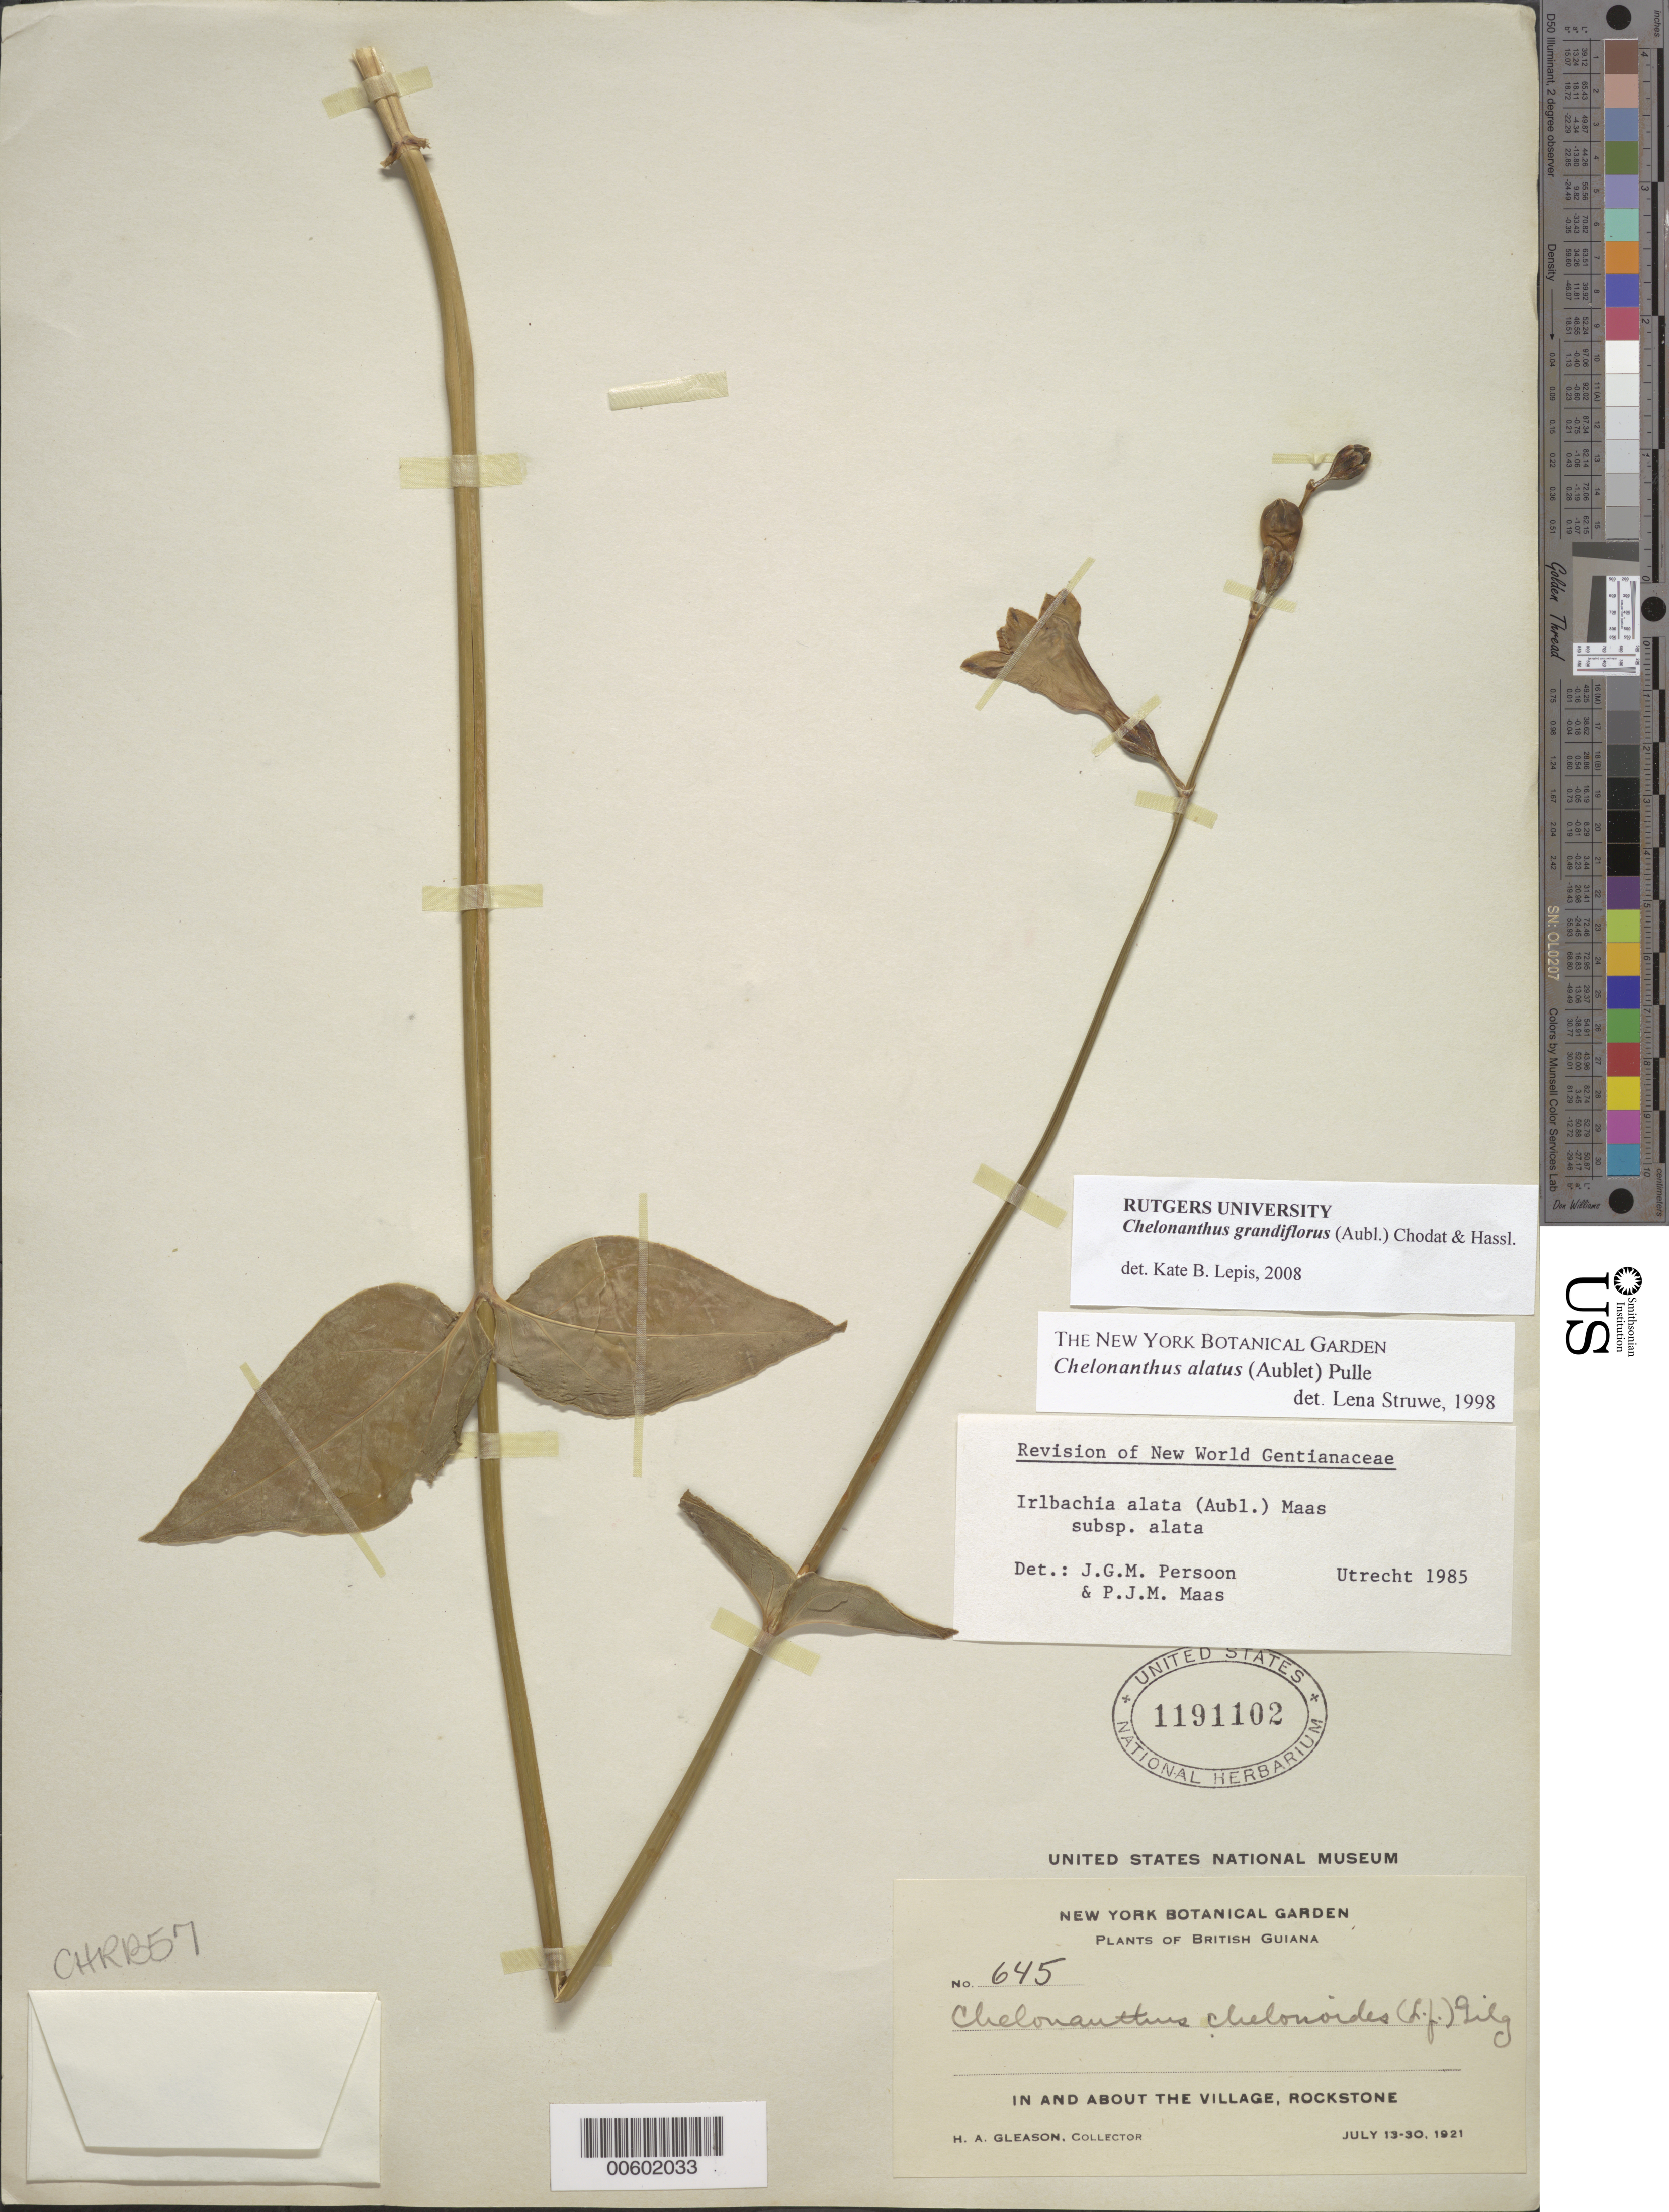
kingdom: Plantae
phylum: Tracheophyta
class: Magnoliopsida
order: Gentianales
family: Gentianaceae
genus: Chelonanthus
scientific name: Chelonanthus grandiflorus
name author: (Aubl.) Chodat & Hassl.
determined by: Lepis, Kate B.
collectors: H. A. Gleason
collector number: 645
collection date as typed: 15-Jul-21 to 1-Aug-21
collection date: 1921-07-15/1921-08-01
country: Guyana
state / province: U. Demerara-Berbice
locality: Rockstone, in and about the village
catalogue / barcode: US 1191102